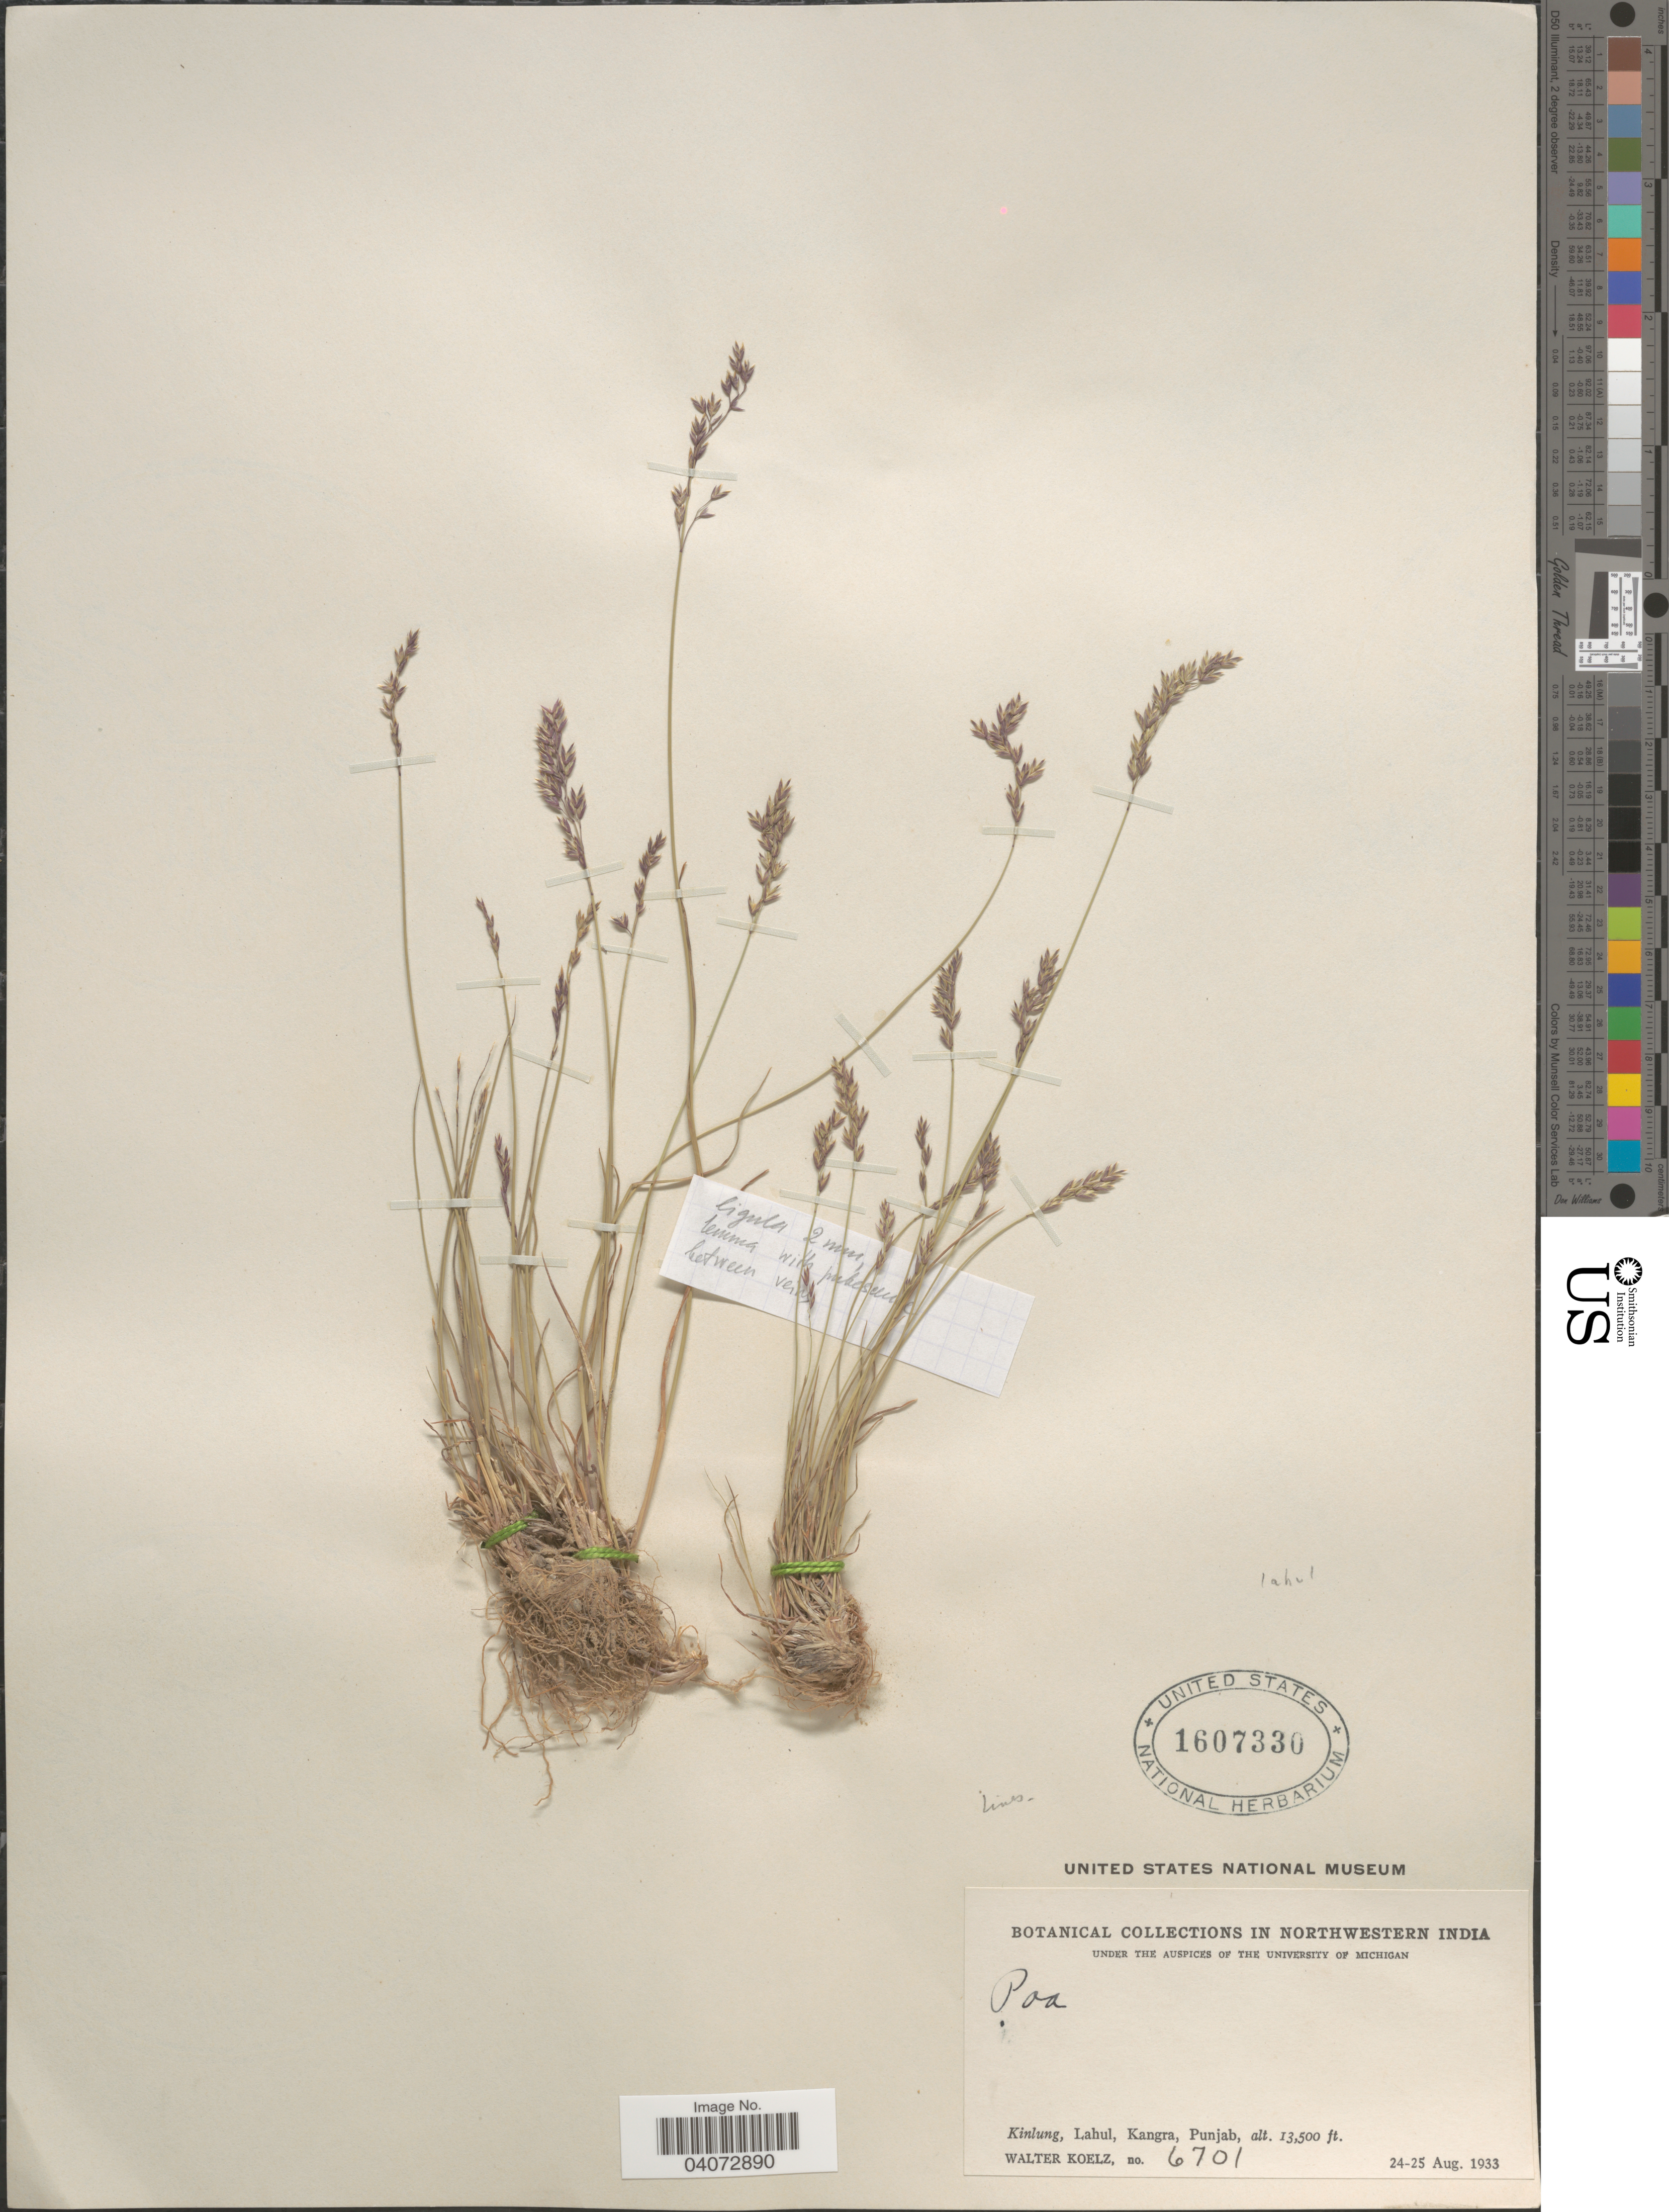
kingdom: Plantae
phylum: Tracheophyta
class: Liliopsida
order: Poales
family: Poaceae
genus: Poa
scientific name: Poa albertii subsp. lahulensis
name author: (Bor) Olonova & G.H. Zhu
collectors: W. N. Koelz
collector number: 6701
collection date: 1933-08-24/1933-08-25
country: India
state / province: Punjab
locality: Northwestern India. Kinlung, Lahul, Kangra.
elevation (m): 4115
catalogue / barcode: US 1607330